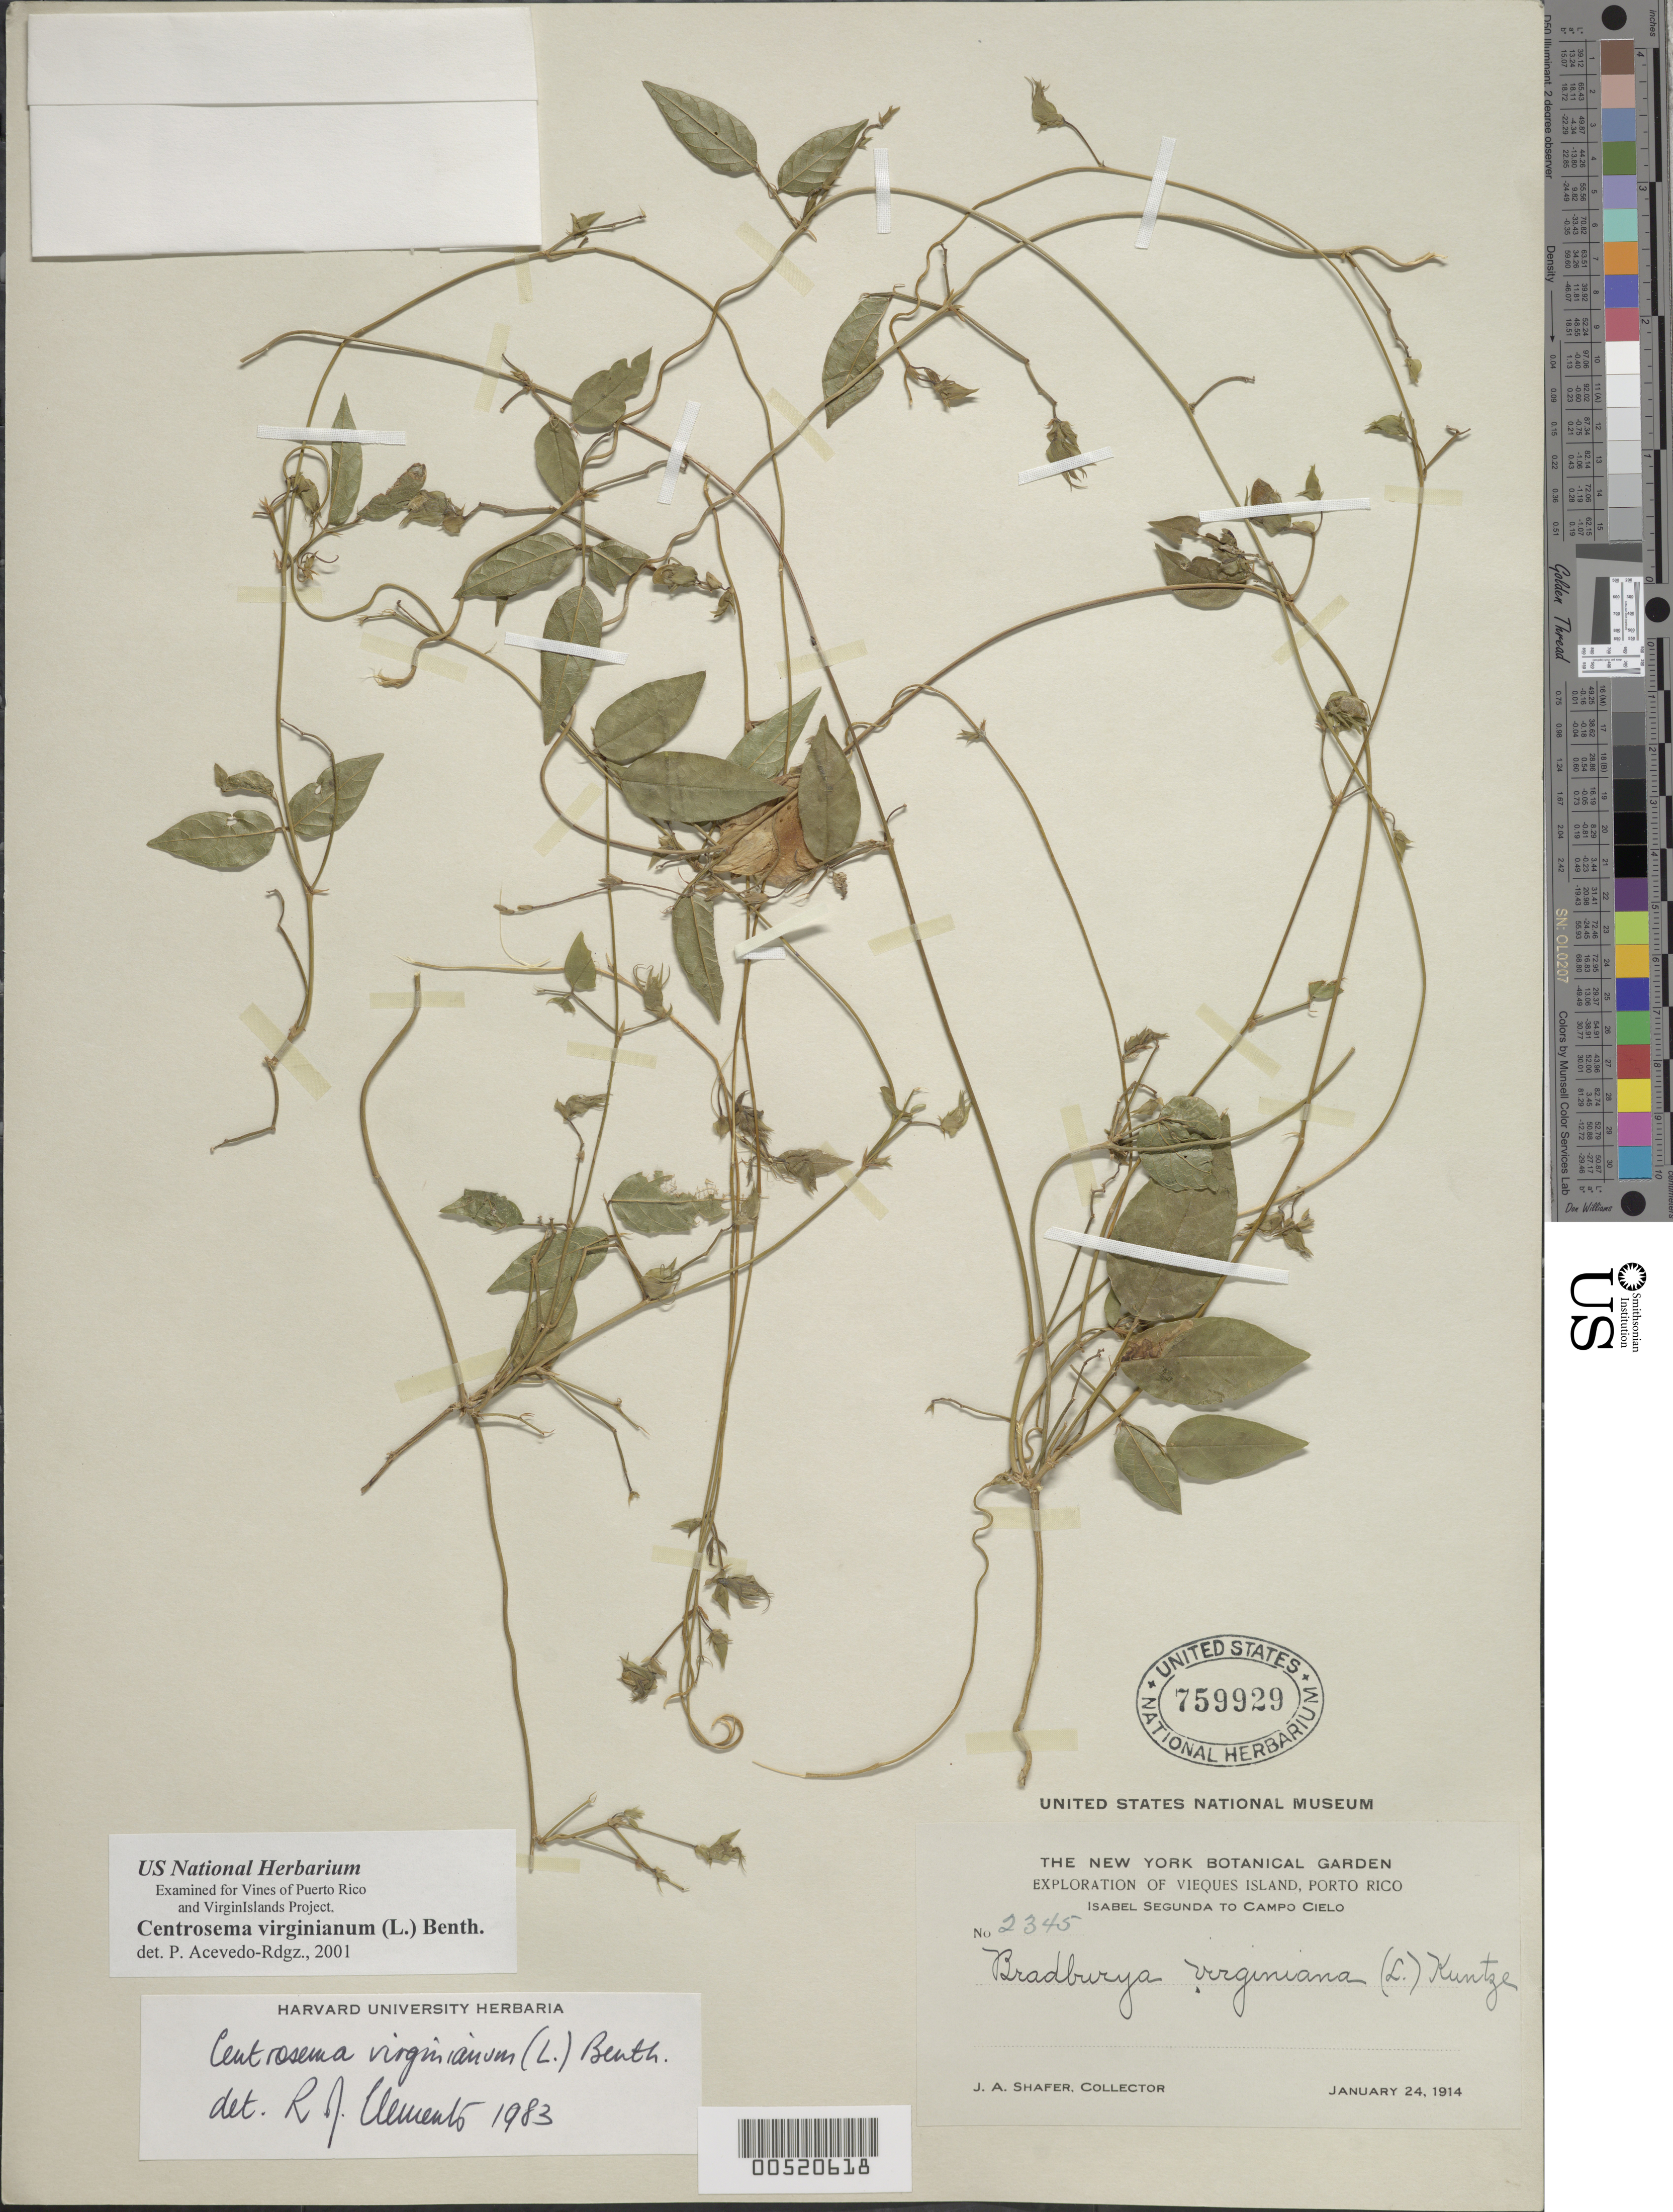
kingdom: Plantae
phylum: Tracheophyta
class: Magnoliopsida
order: Fabales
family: Fabaceae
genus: Centrosema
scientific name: Centrosema virginianum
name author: (L.) Benth.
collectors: J. A. Shafer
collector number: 2345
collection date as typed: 24 Jan 1914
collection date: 1914-01-24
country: Puerto Rico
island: Greater Antilles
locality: Vieques Island: Isabel Segunda to Campo Cielo.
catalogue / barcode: US 759929